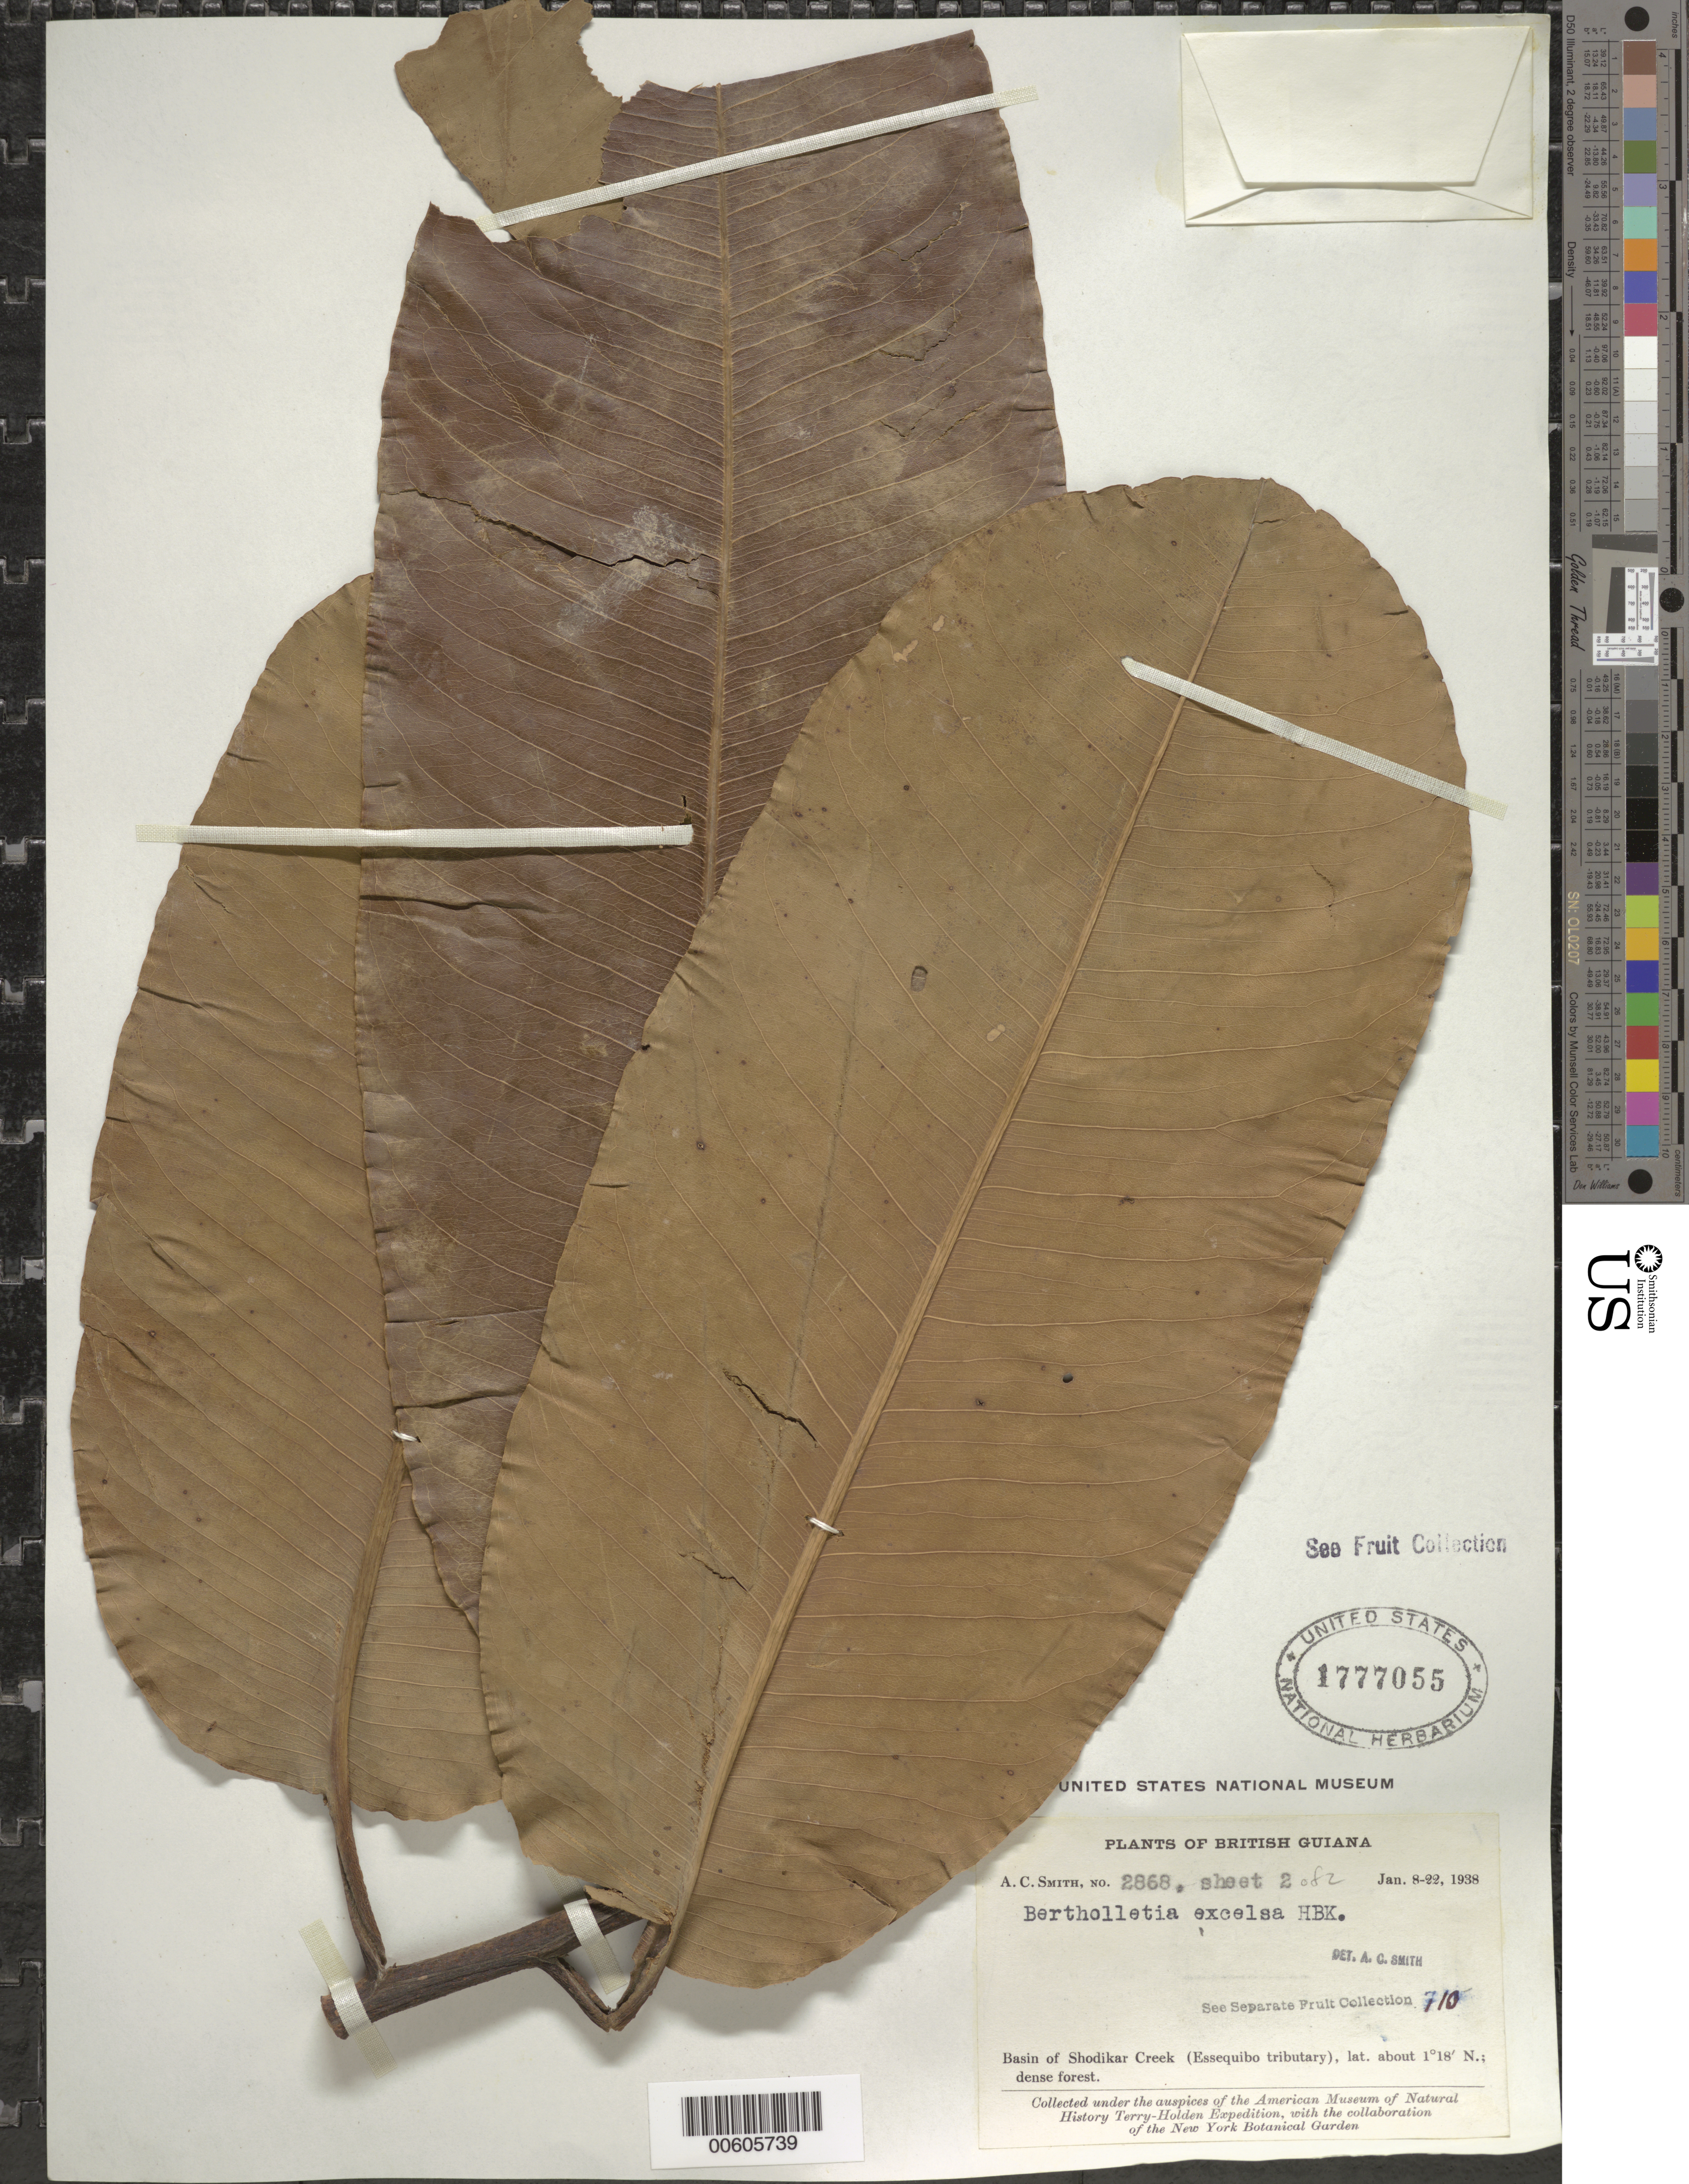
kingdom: Plantae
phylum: Tracheophyta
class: Magnoliopsida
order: Ericales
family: Lecythidaceae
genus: Bertholletia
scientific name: Bertholletia excelsa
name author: Bonpl.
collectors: A. C. Smith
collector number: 2868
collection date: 1938-01-08/1938-01-22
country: Guyana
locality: British Guiana. Basin of Shodikar Creek (Essequibo tributary).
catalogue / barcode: US 1777055